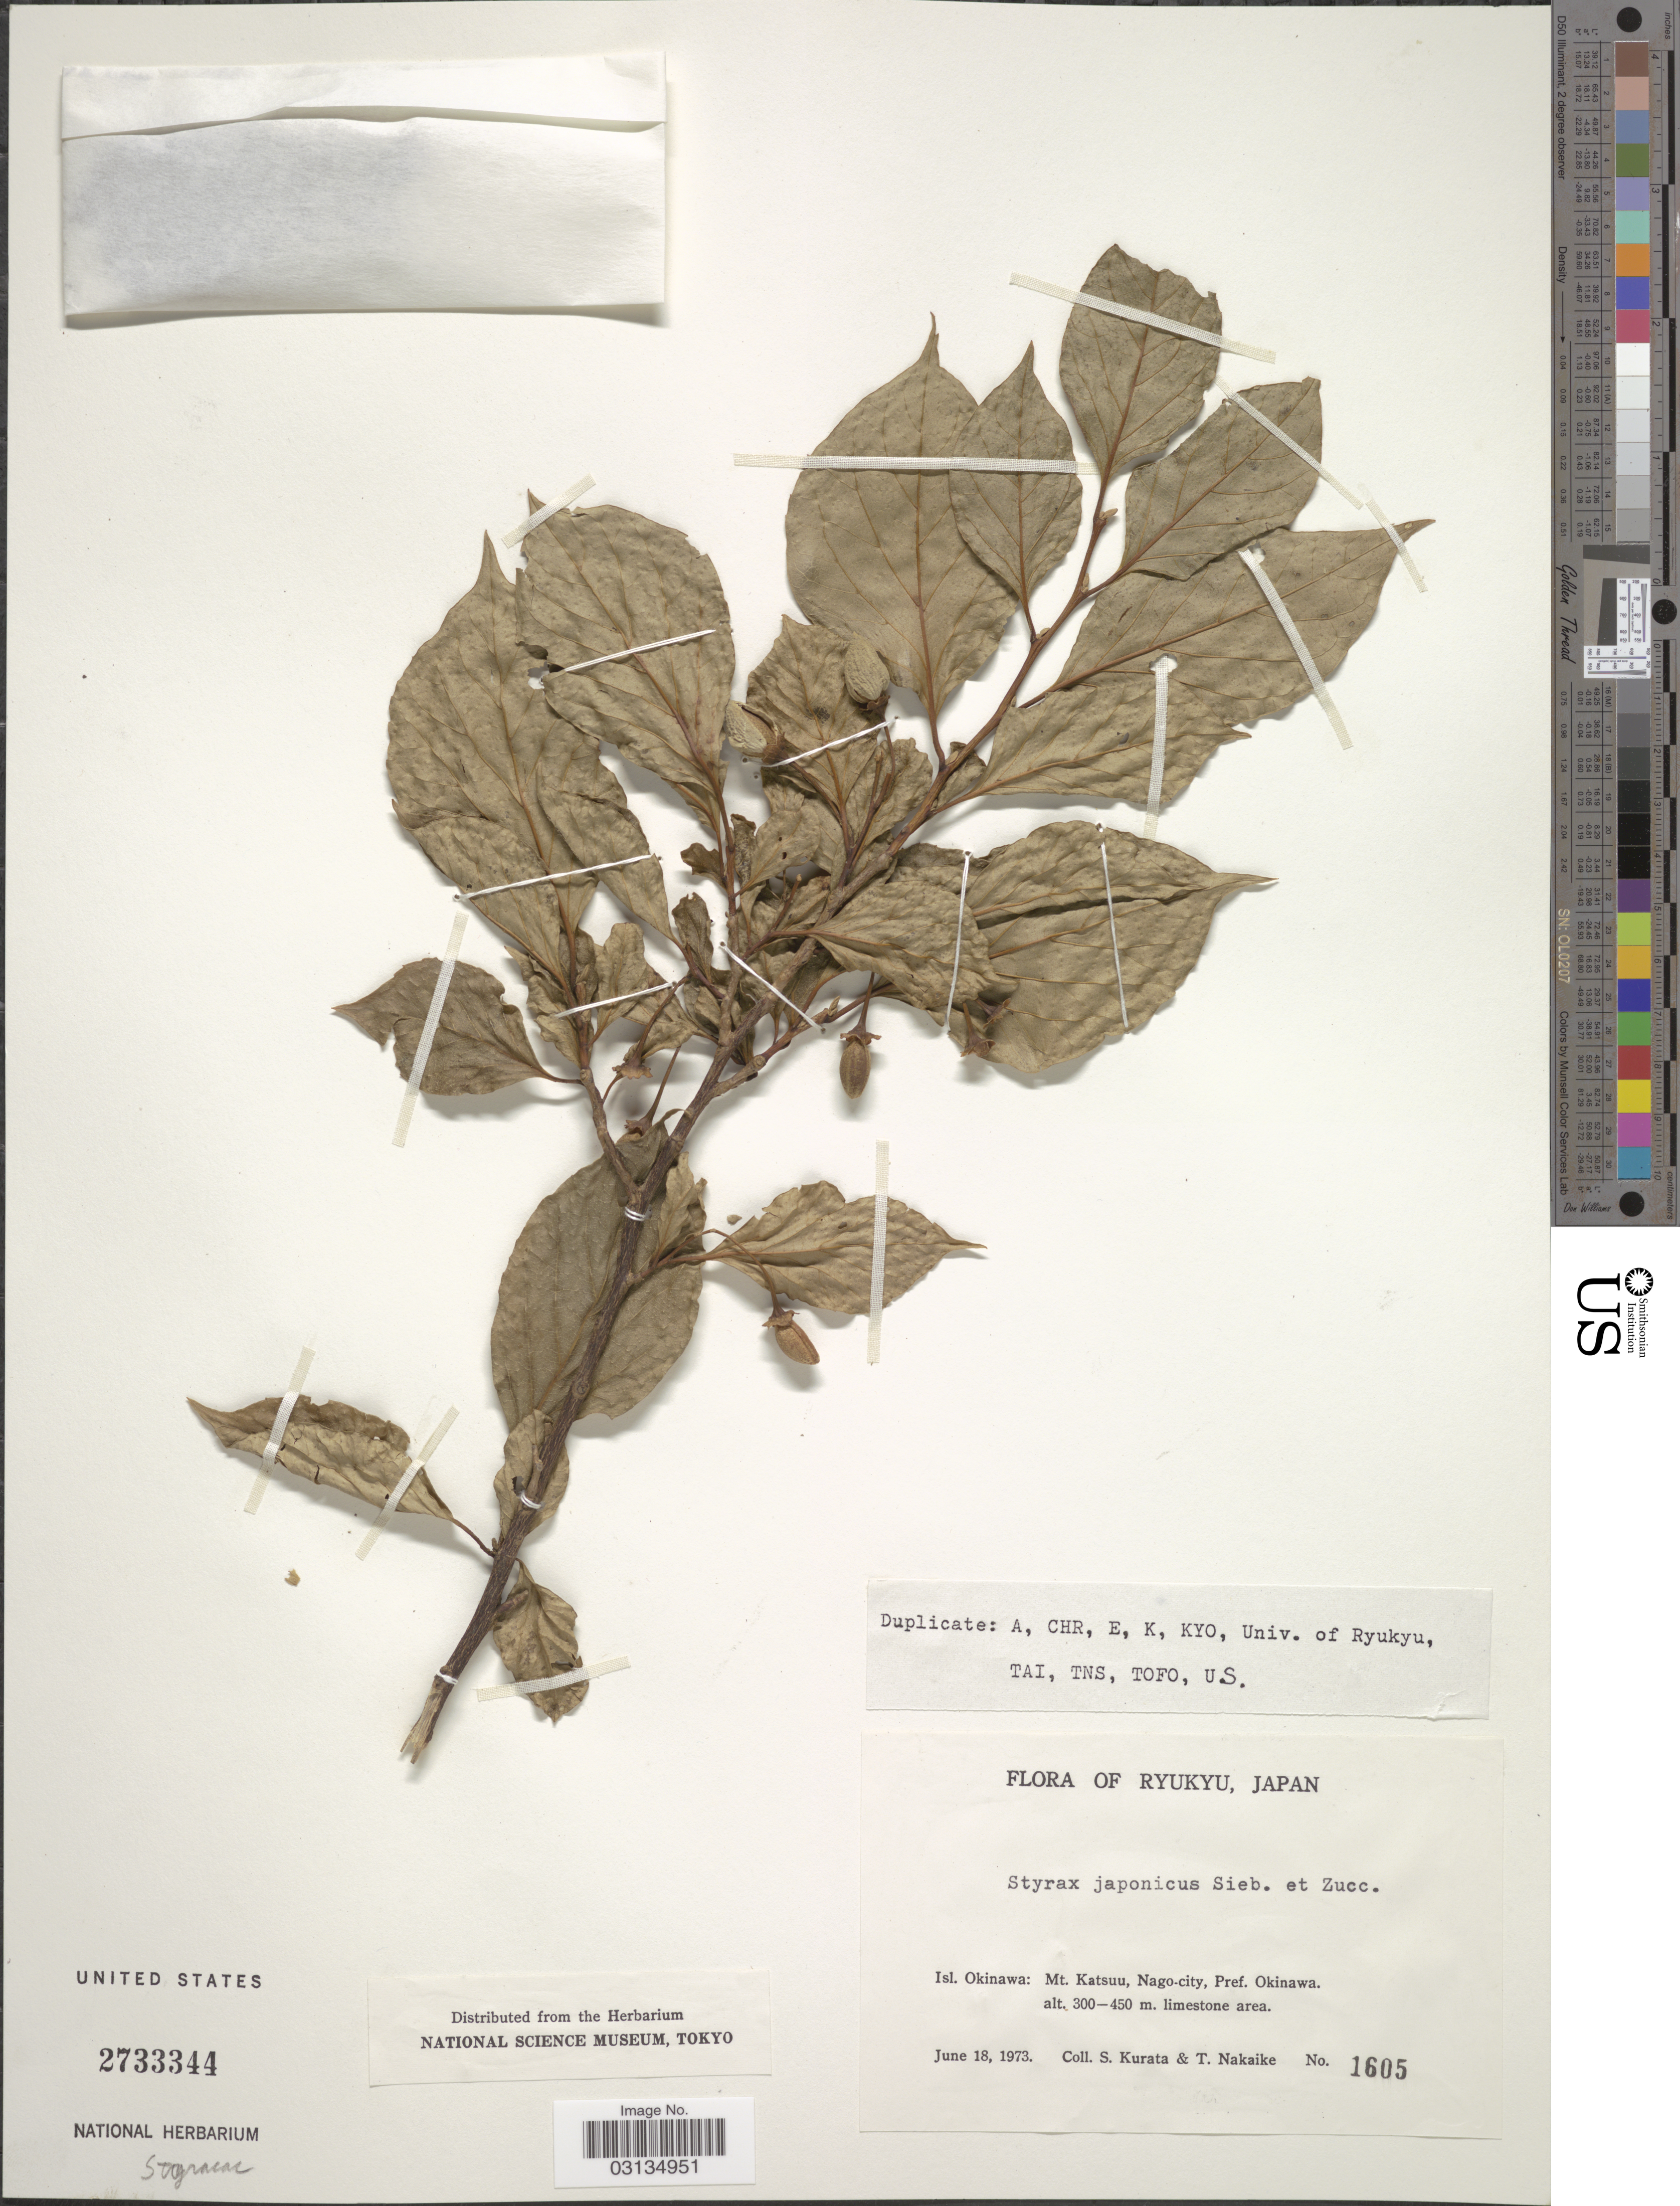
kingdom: Plantae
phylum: Tracheophyta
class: Magnoliopsida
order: Ericales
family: Styracaceae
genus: Styrax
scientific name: Styrax japonicus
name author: Siebold & Zucc.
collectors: Sa. Kurata & T. Nakaike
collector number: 1605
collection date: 1973-06-18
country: Japan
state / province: Okinawa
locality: Ryukyu. Isl. Okinawa: Mt. Katsuu, Nago-city, Pref. Okinawa.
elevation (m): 300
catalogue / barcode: US 2733344